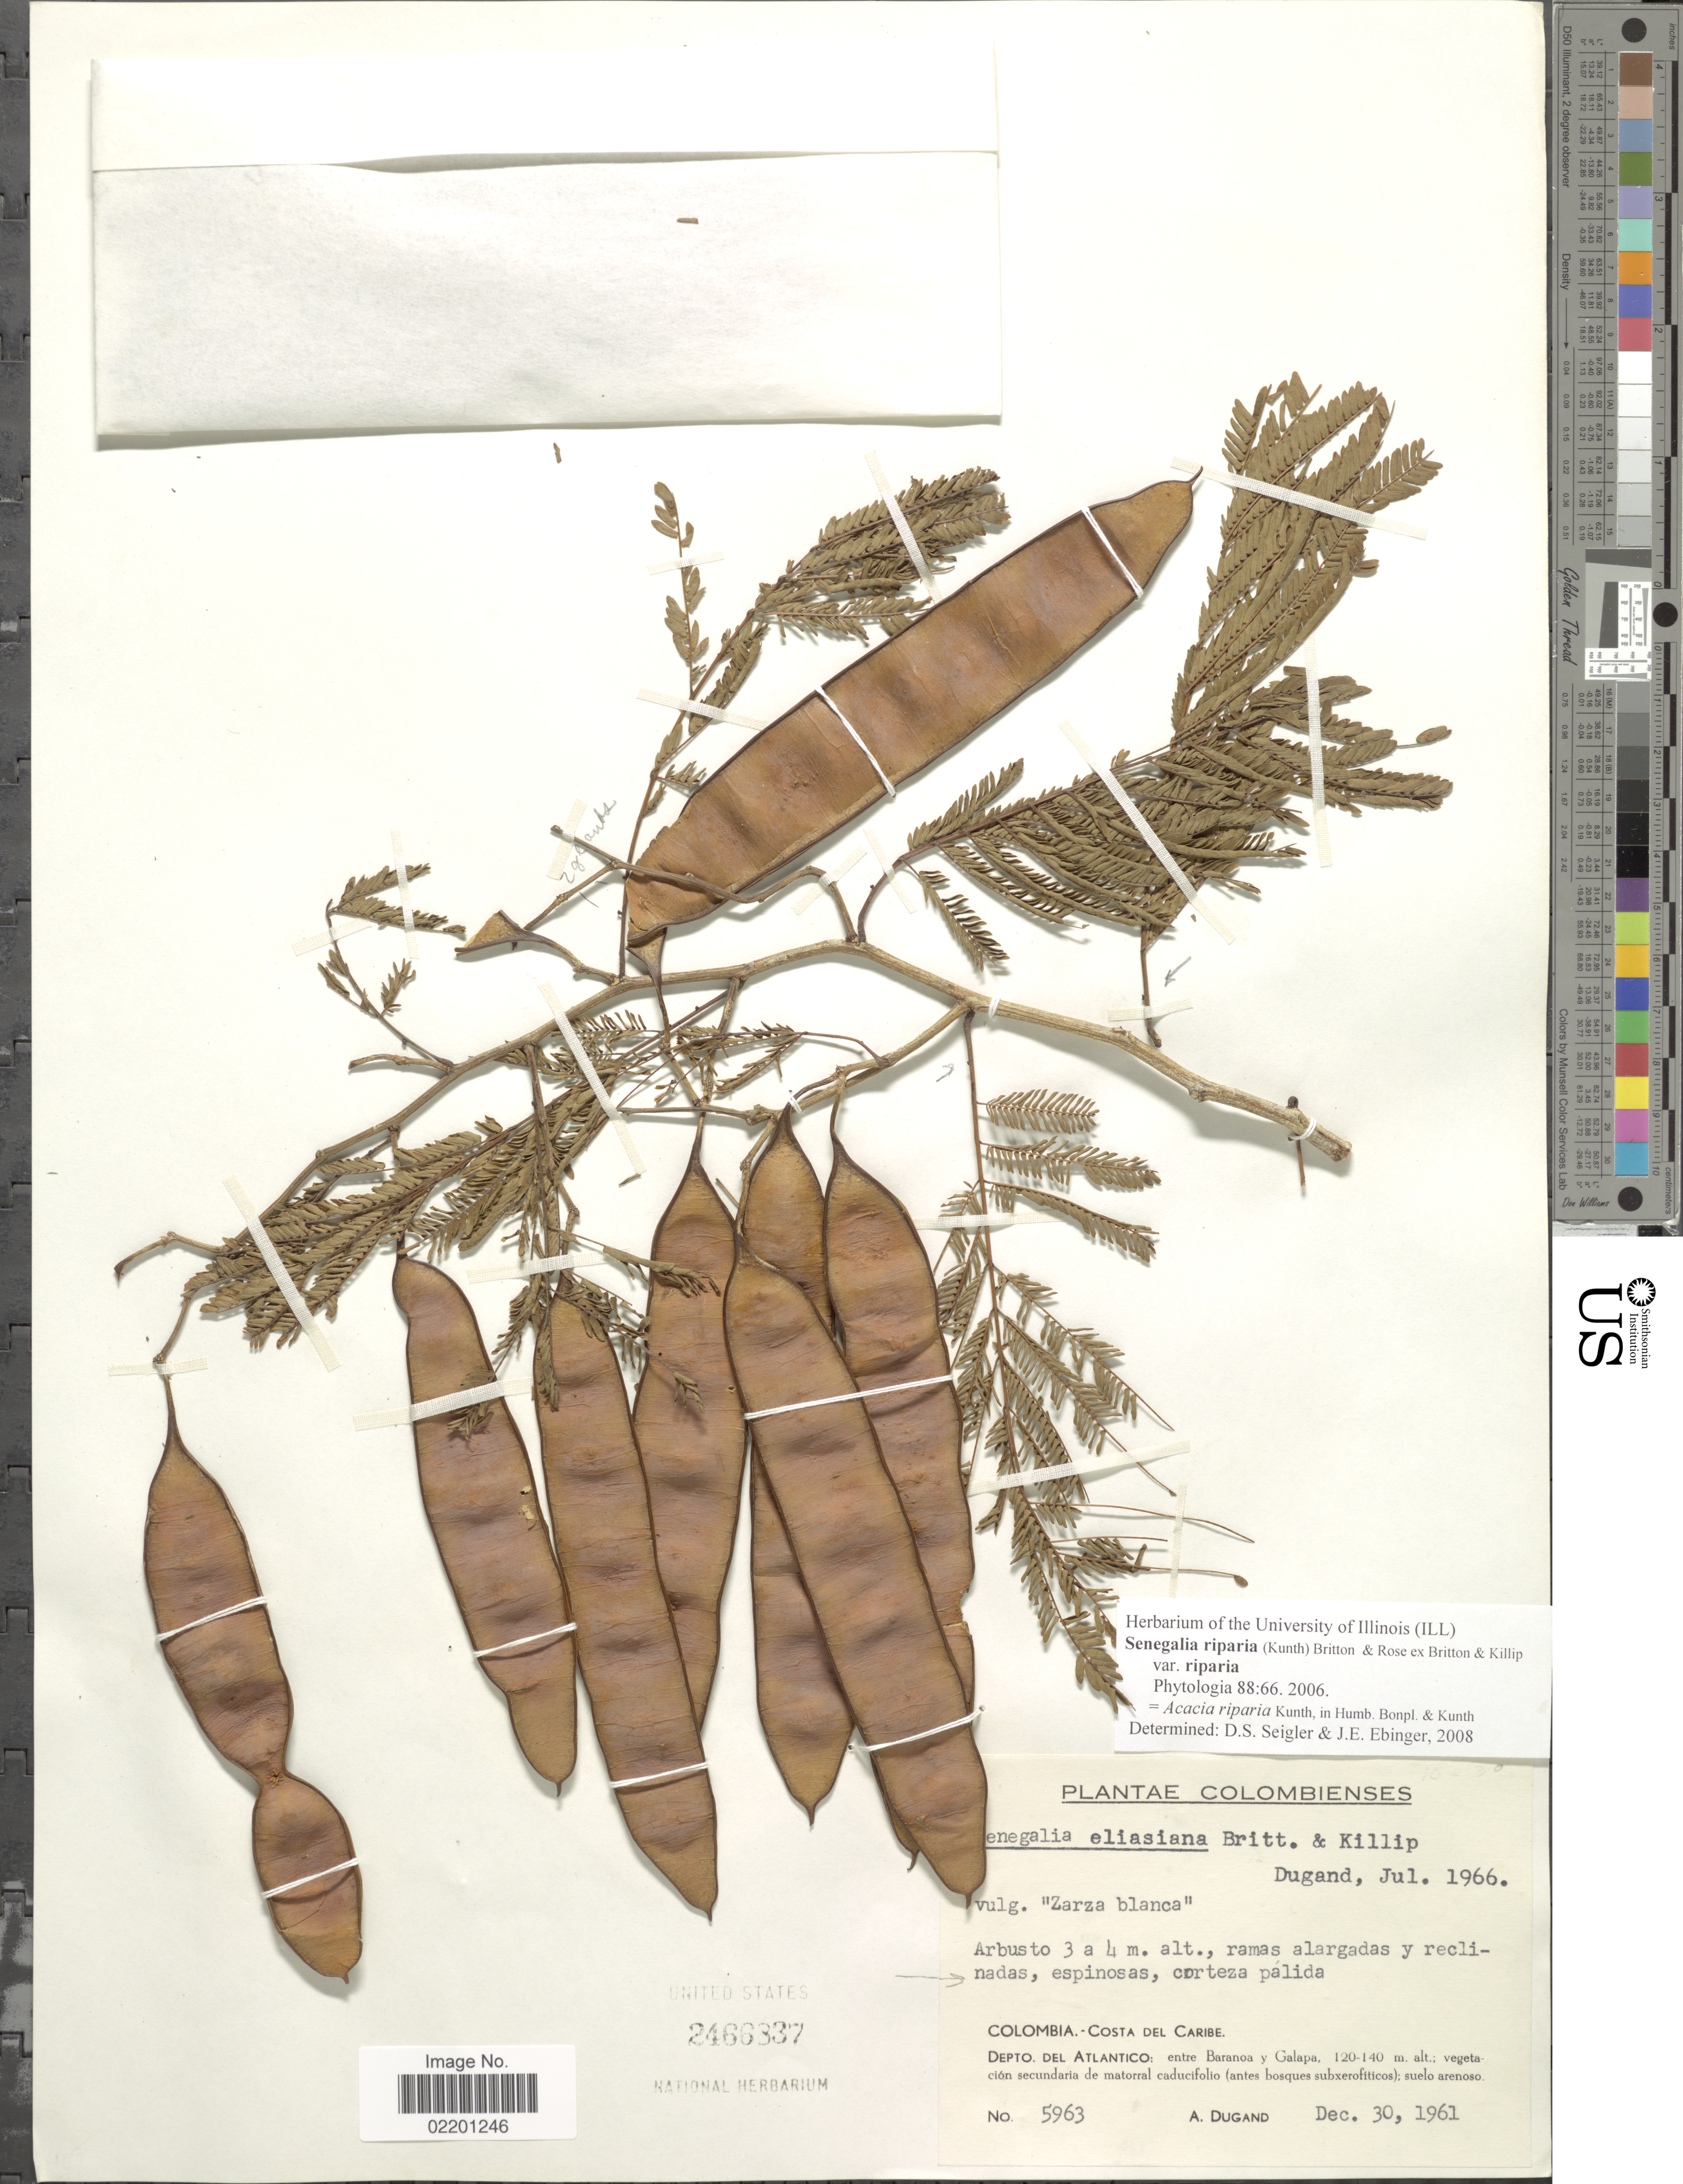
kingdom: Plantae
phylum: Tracheophyta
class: Magnoliopsida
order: Fabales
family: Fabaceae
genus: Senegalia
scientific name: Senegalia riparia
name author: (Kunth) Britton & Rose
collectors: A. Dugand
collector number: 5963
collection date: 1961-12-30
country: Colombia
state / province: Atlántico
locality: Colombia: Costa del Caribe, Depto. del Atlantico: entre Baranoa y Galapa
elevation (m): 120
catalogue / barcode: US 2466337